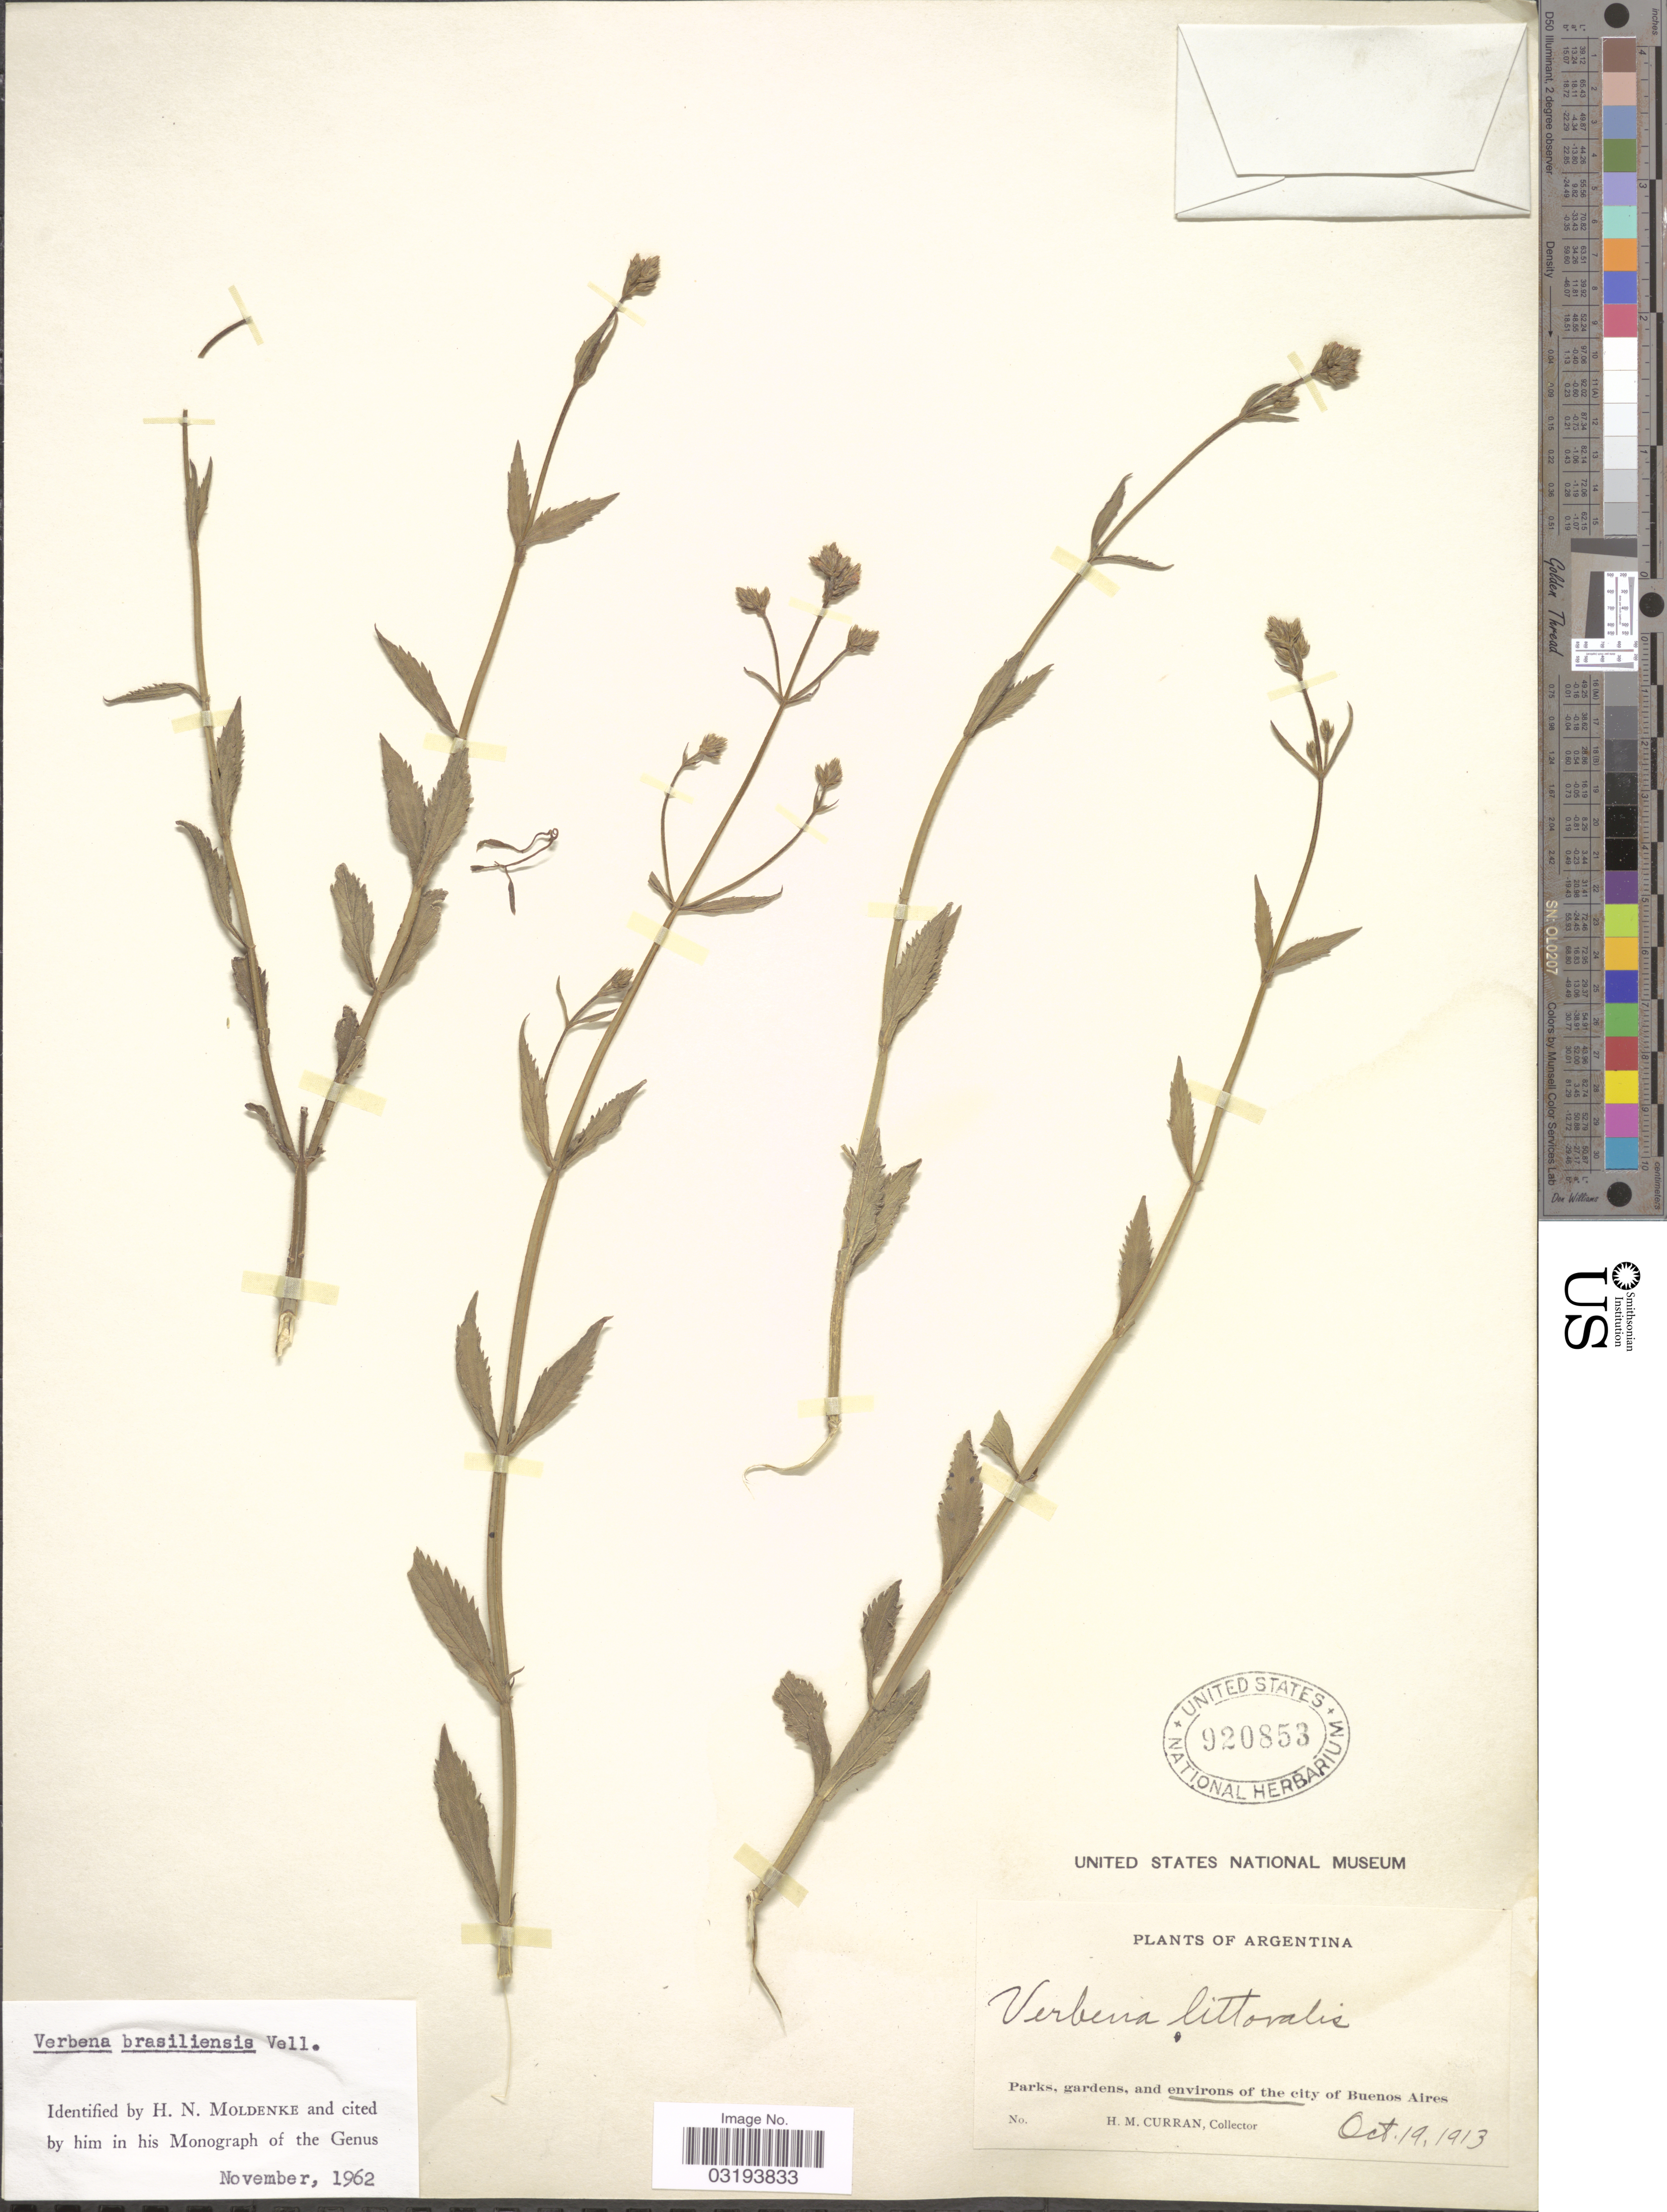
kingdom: Plantae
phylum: Tracheophyta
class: Magnoliopsida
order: Lamiales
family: Verbenaceae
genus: Verbena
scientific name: Verbena litoralis var. brevibracteata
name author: (Kuntze) N. O'Leary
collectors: H. M. Curran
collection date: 1913-10-19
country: Argentina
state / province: Buenos Aires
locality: Parks, gardens, and environs of the city of Buenos Aires.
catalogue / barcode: US 920853